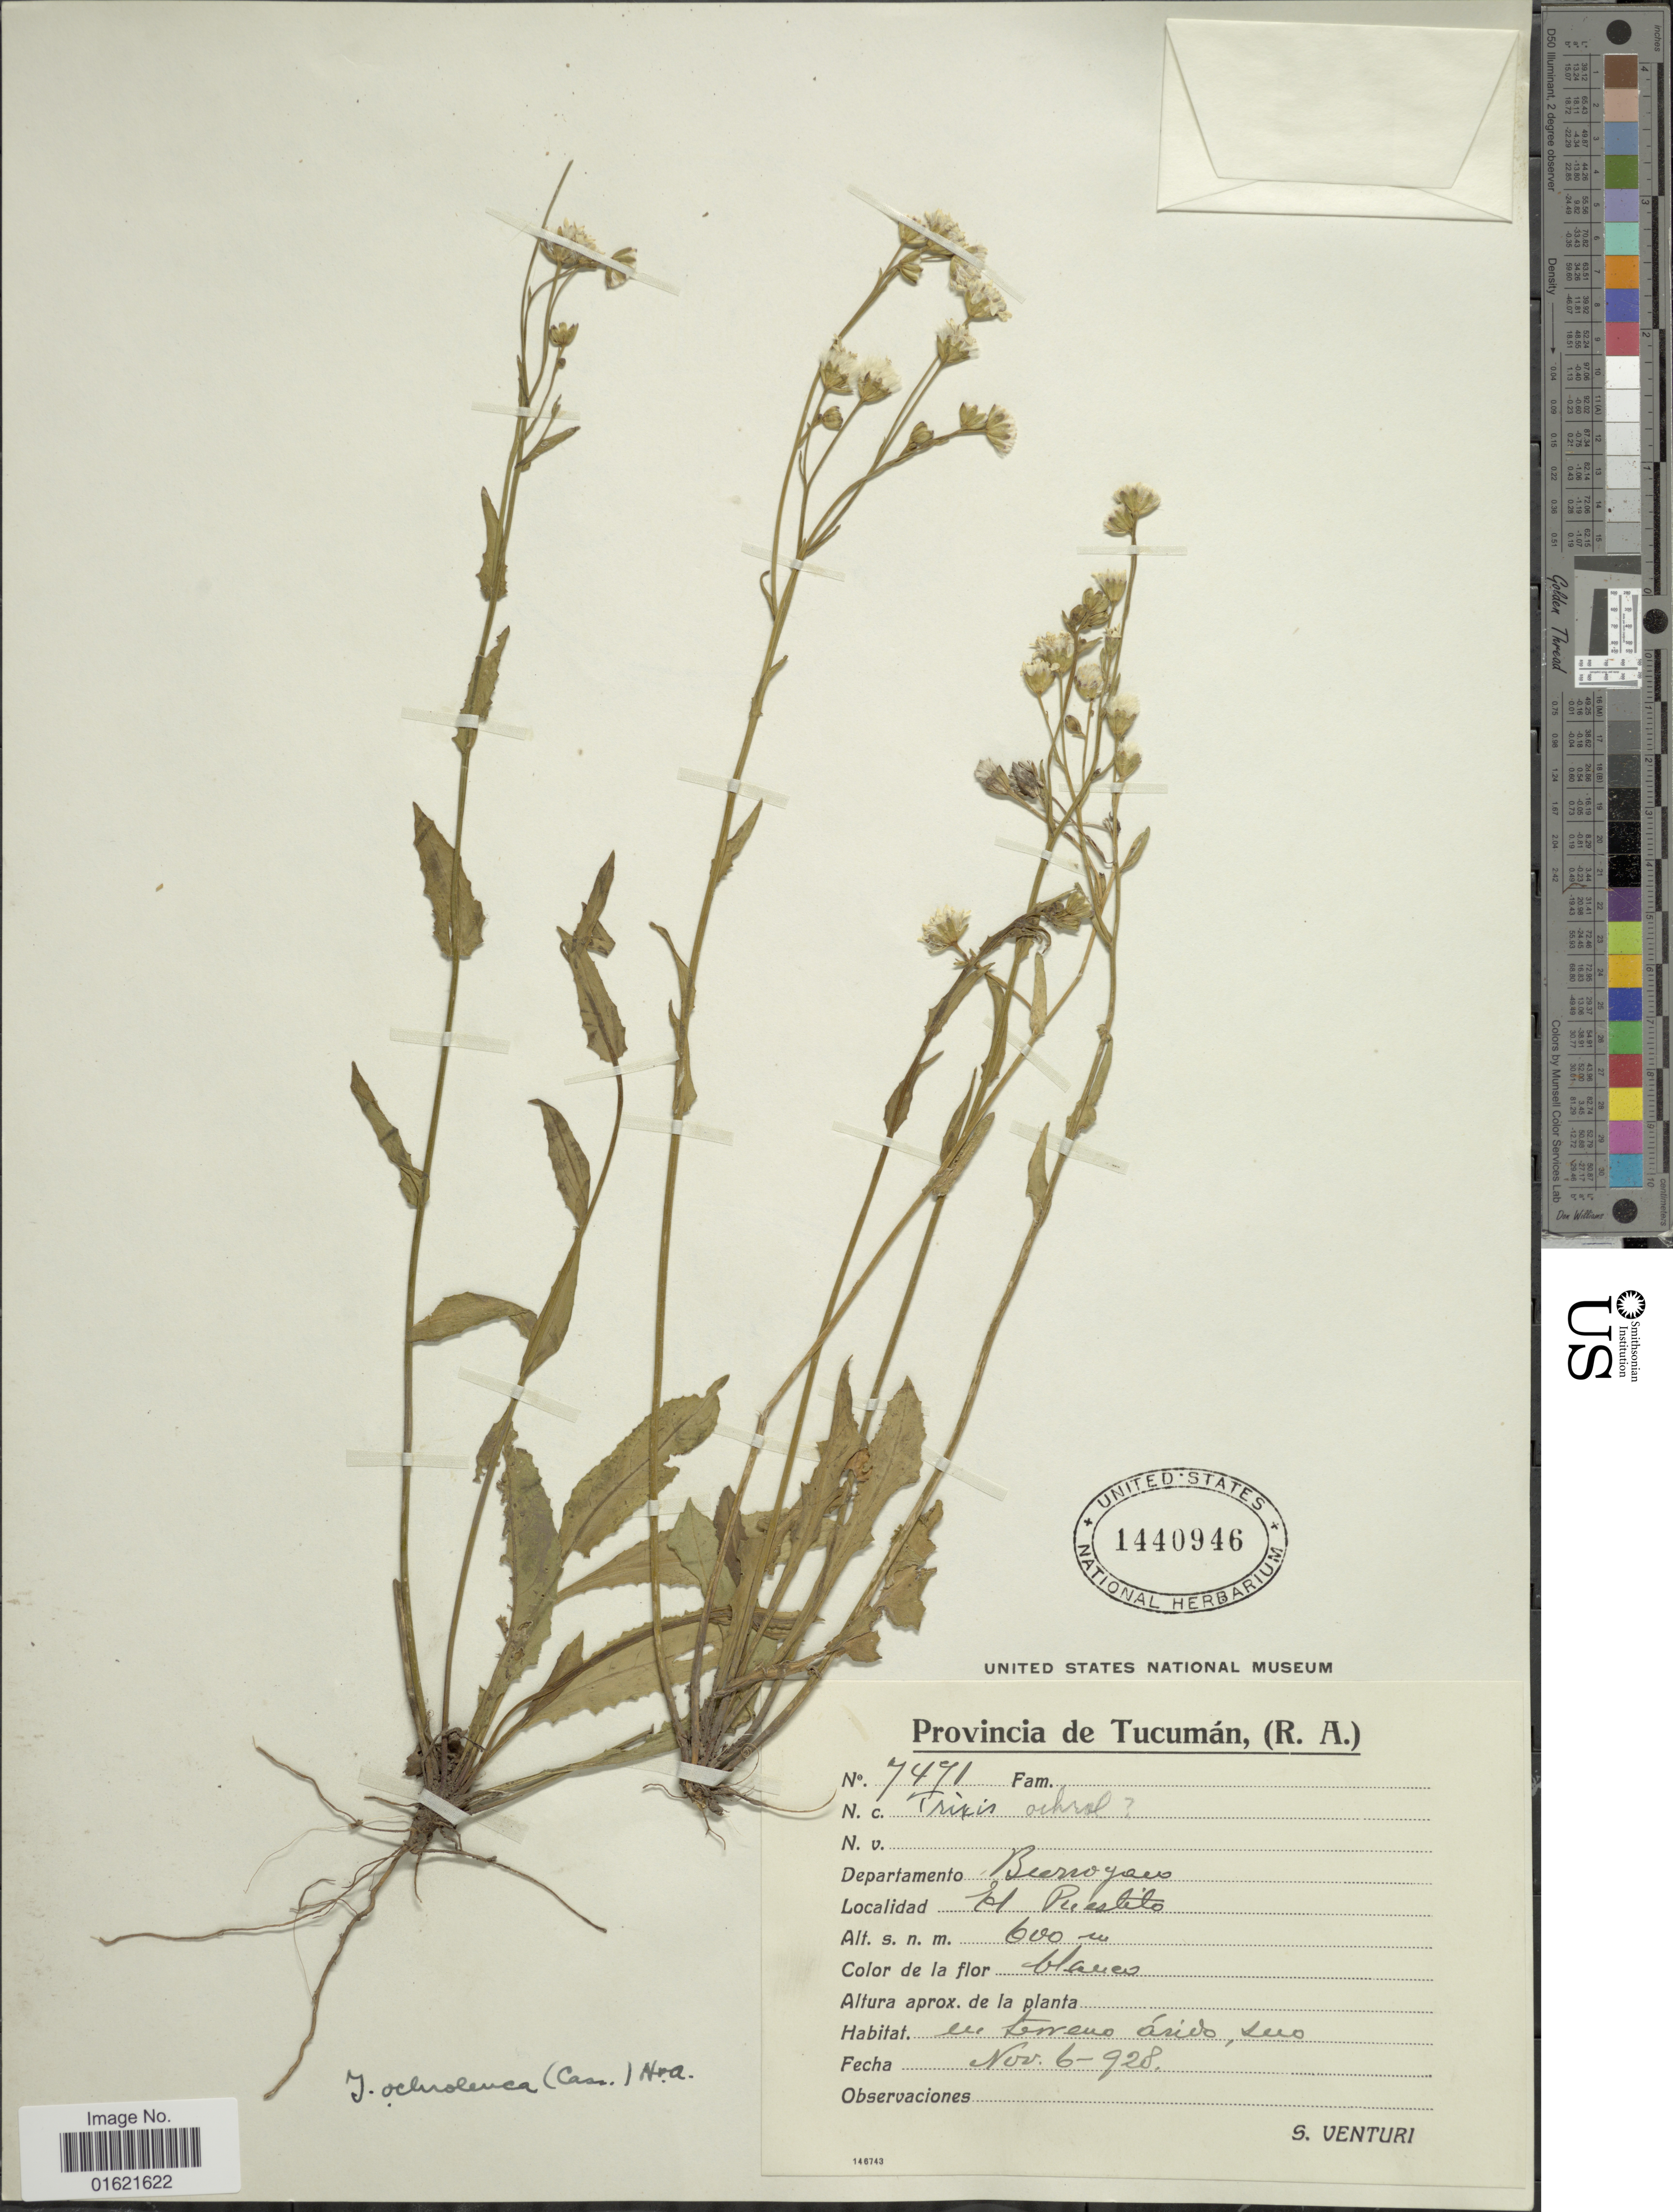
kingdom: Plantae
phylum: Tracheophyta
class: Magnoliopsida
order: Asterales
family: Asteraceae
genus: Holocheilus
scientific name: Holocheilus illustris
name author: (Vell.) Cabrera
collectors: S. Venturi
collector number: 7471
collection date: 1928-11-06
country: Argentina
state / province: Tucuman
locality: Provincia de Tucuman, R. A. Departamento Buriogeo, El Puestito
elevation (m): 600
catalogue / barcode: US 1440946